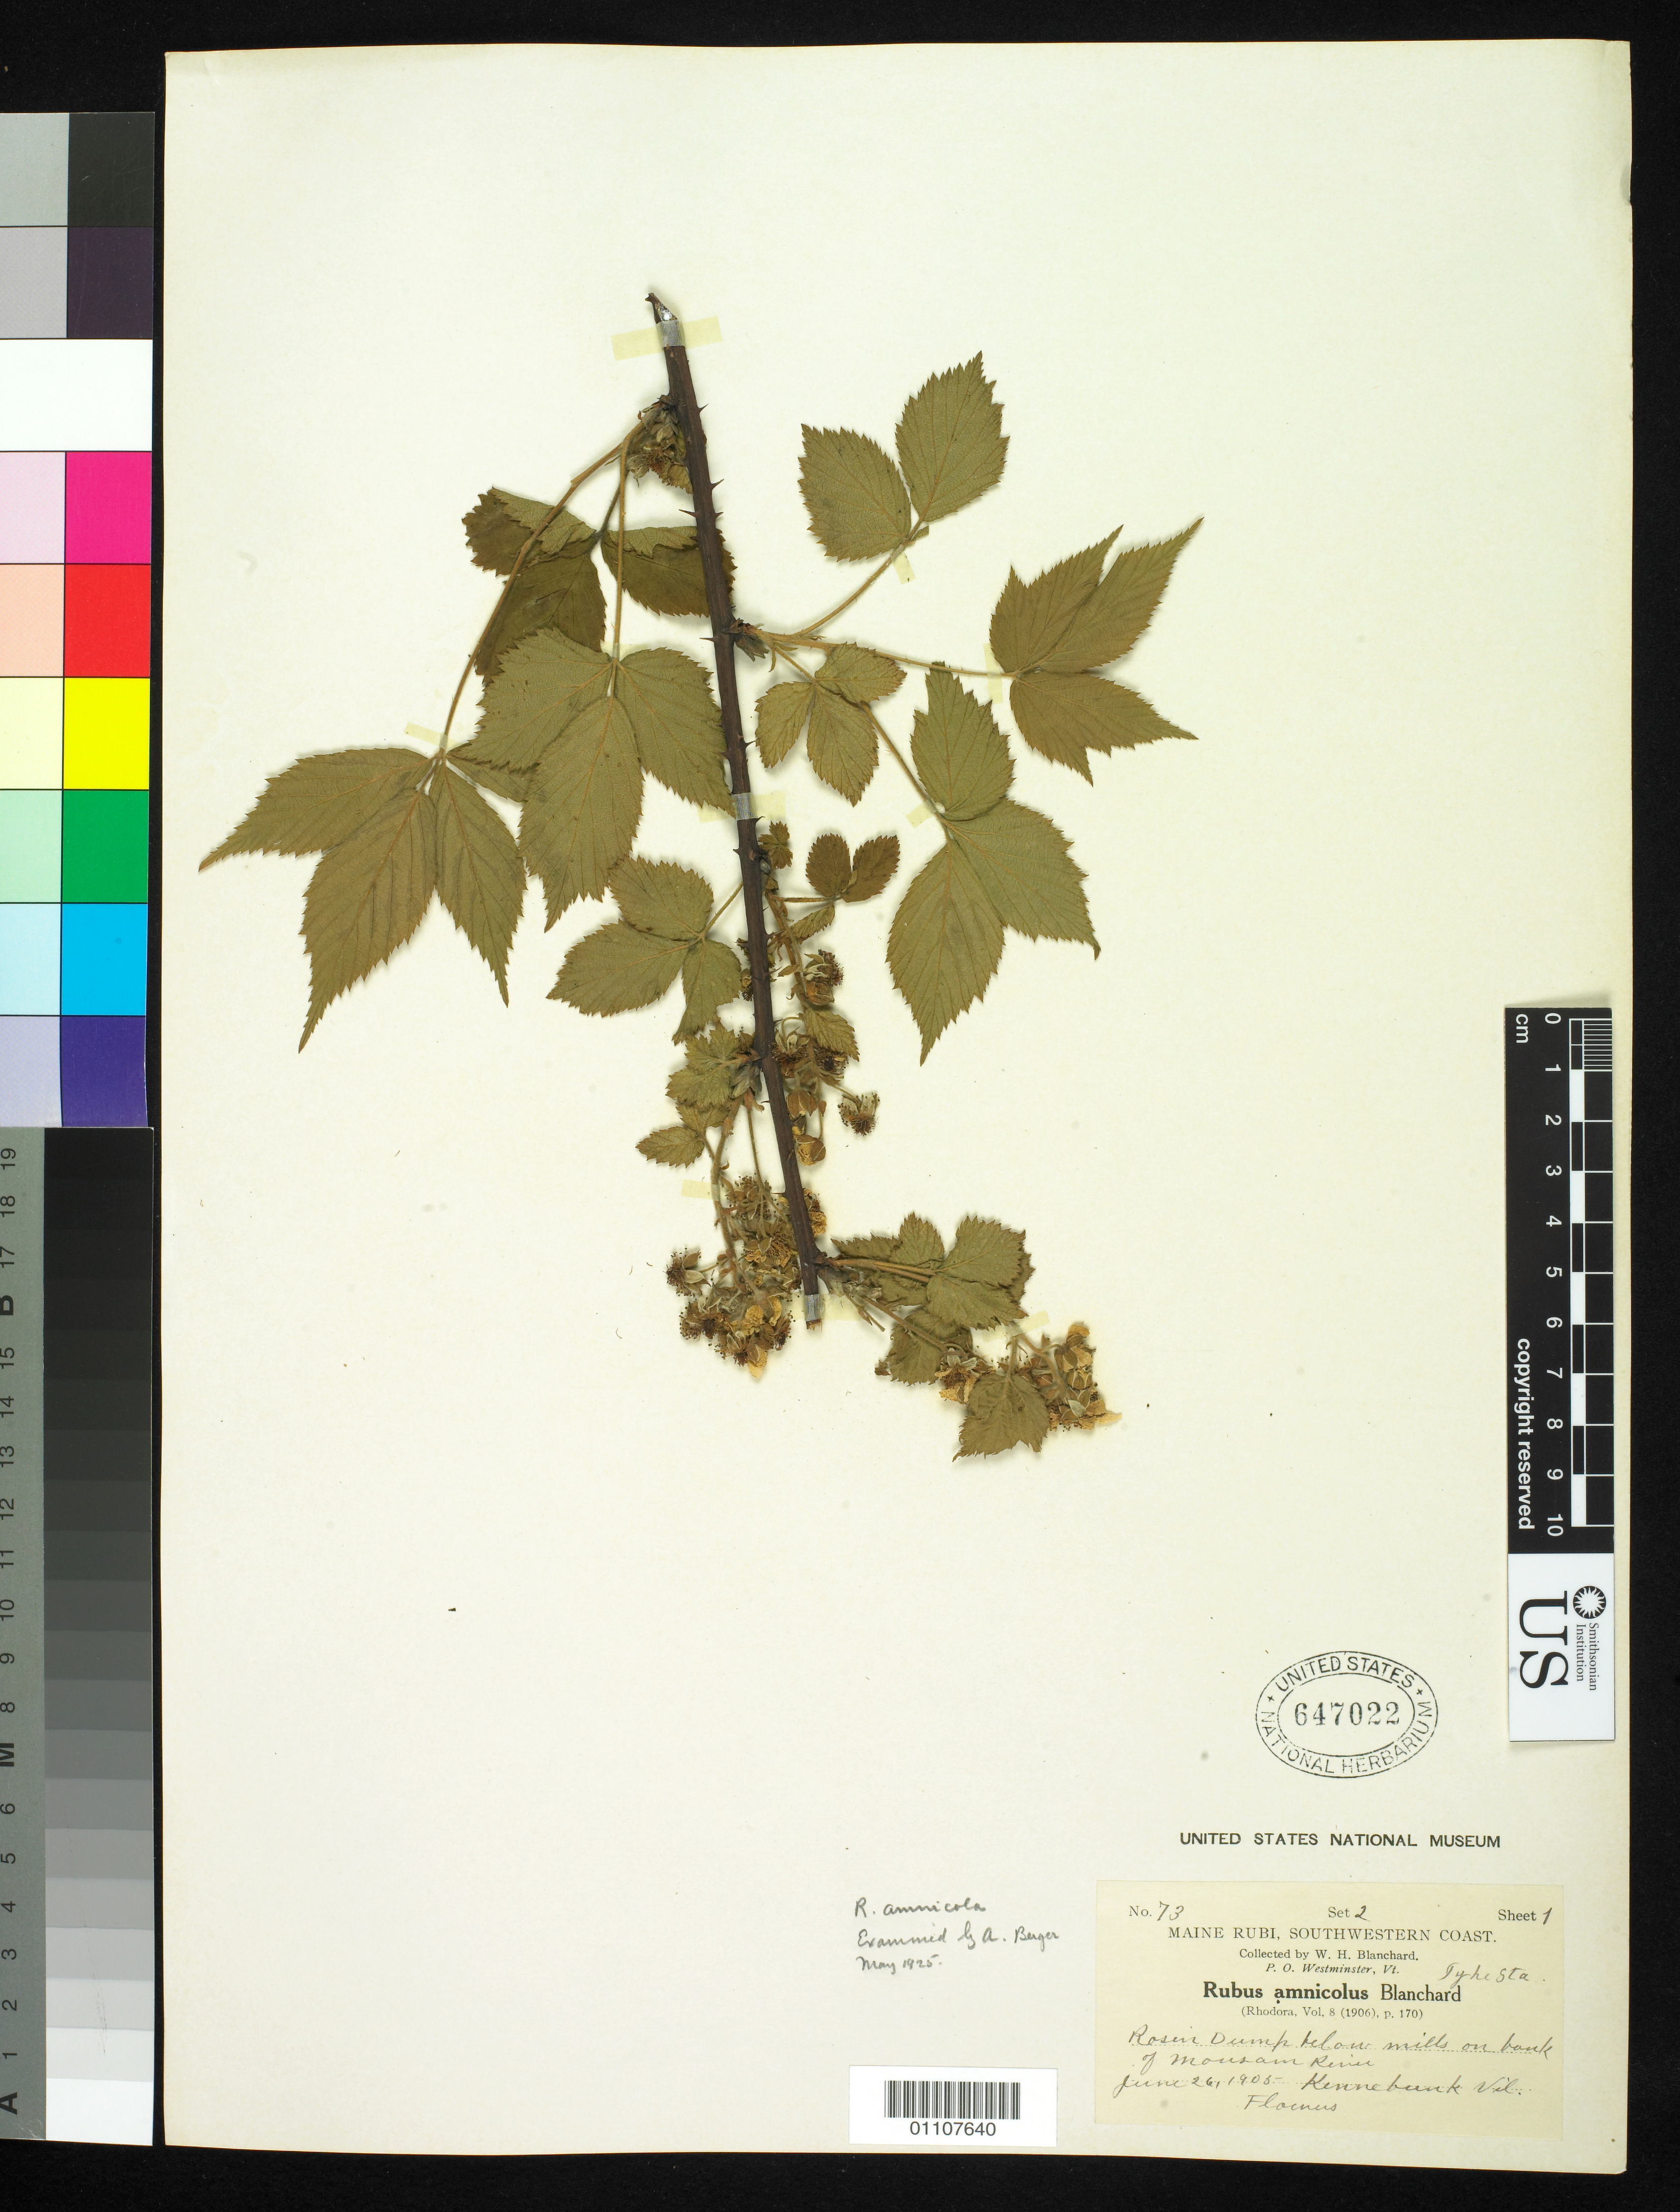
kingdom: Plantae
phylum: Tracheophyta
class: Magnoliopsida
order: Rosales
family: Rosaceae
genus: Rubus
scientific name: Rubus amnicola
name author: Blanch.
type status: Syntype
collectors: W. H. Blanchard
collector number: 73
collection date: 1905-06-26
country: United States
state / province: Maine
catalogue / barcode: US 647022